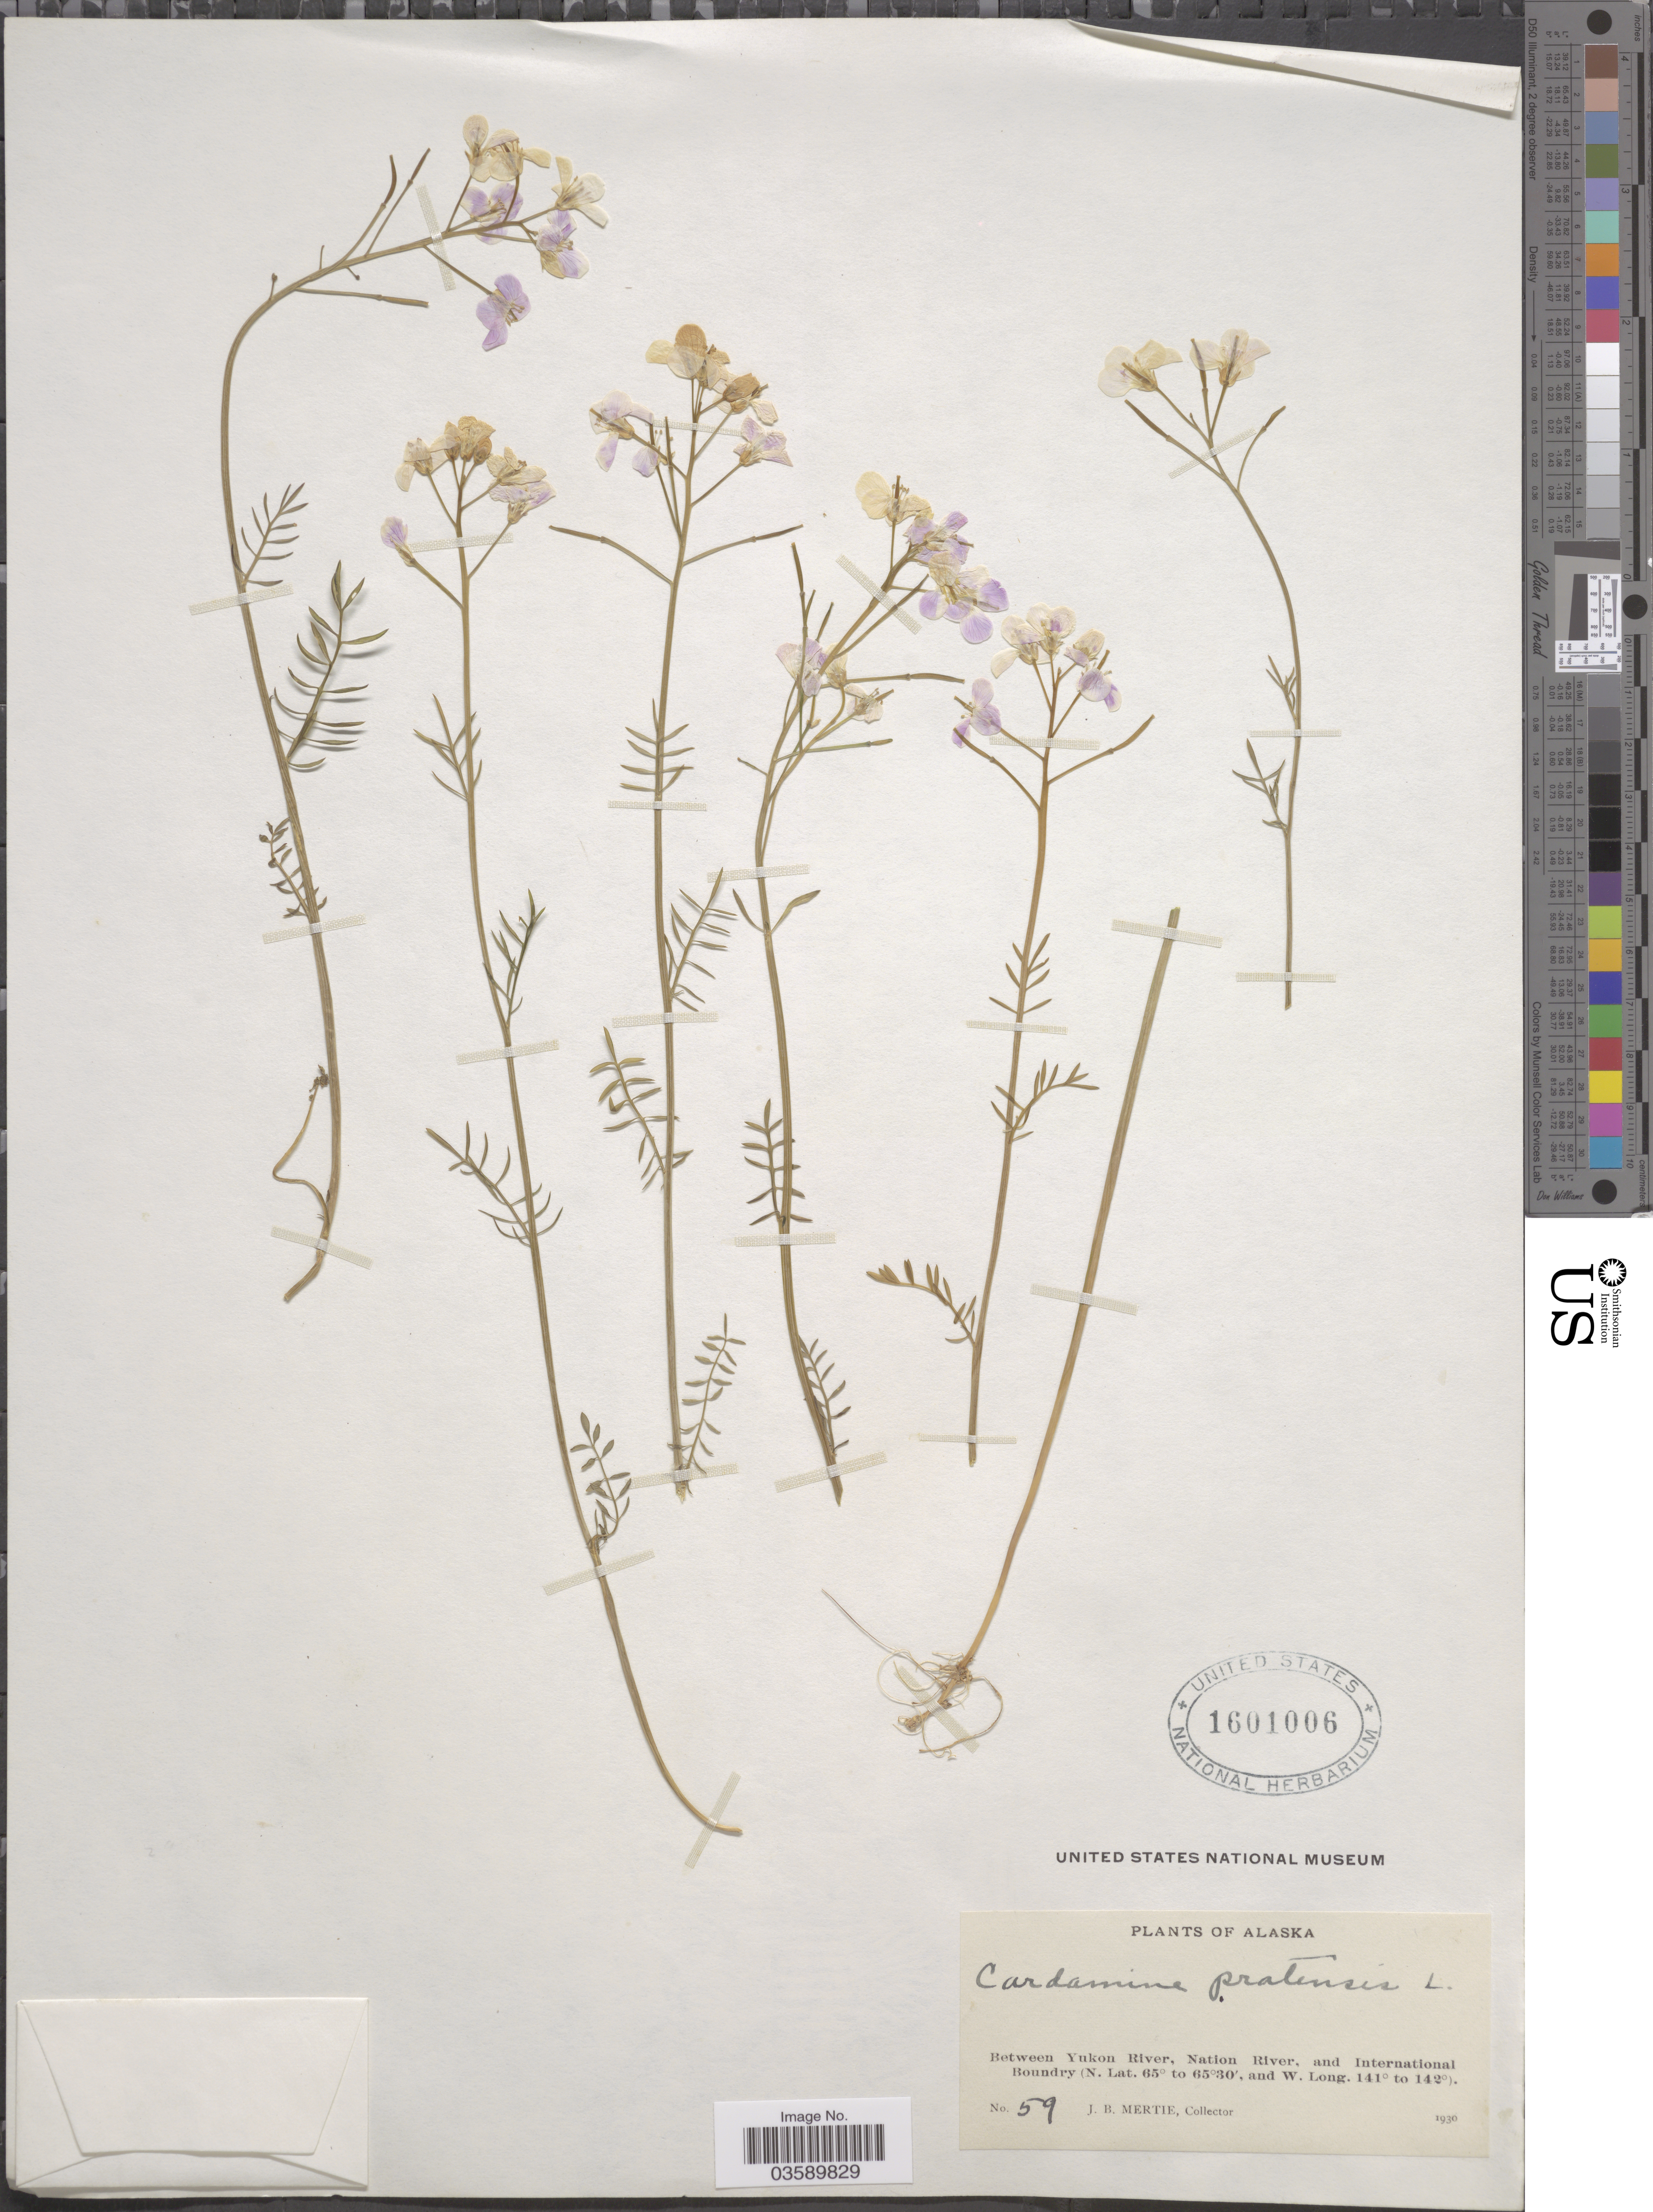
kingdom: Plantae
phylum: Tracheophyta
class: Magnoliopsida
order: Brassicales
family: Brassicaceae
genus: Cardamine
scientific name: Cardamine pratensis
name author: L.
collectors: J. Mertie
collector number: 59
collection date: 1930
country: United States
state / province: Alaska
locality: Between Yukon River, Nation River, and International Boundary.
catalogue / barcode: US 1601006